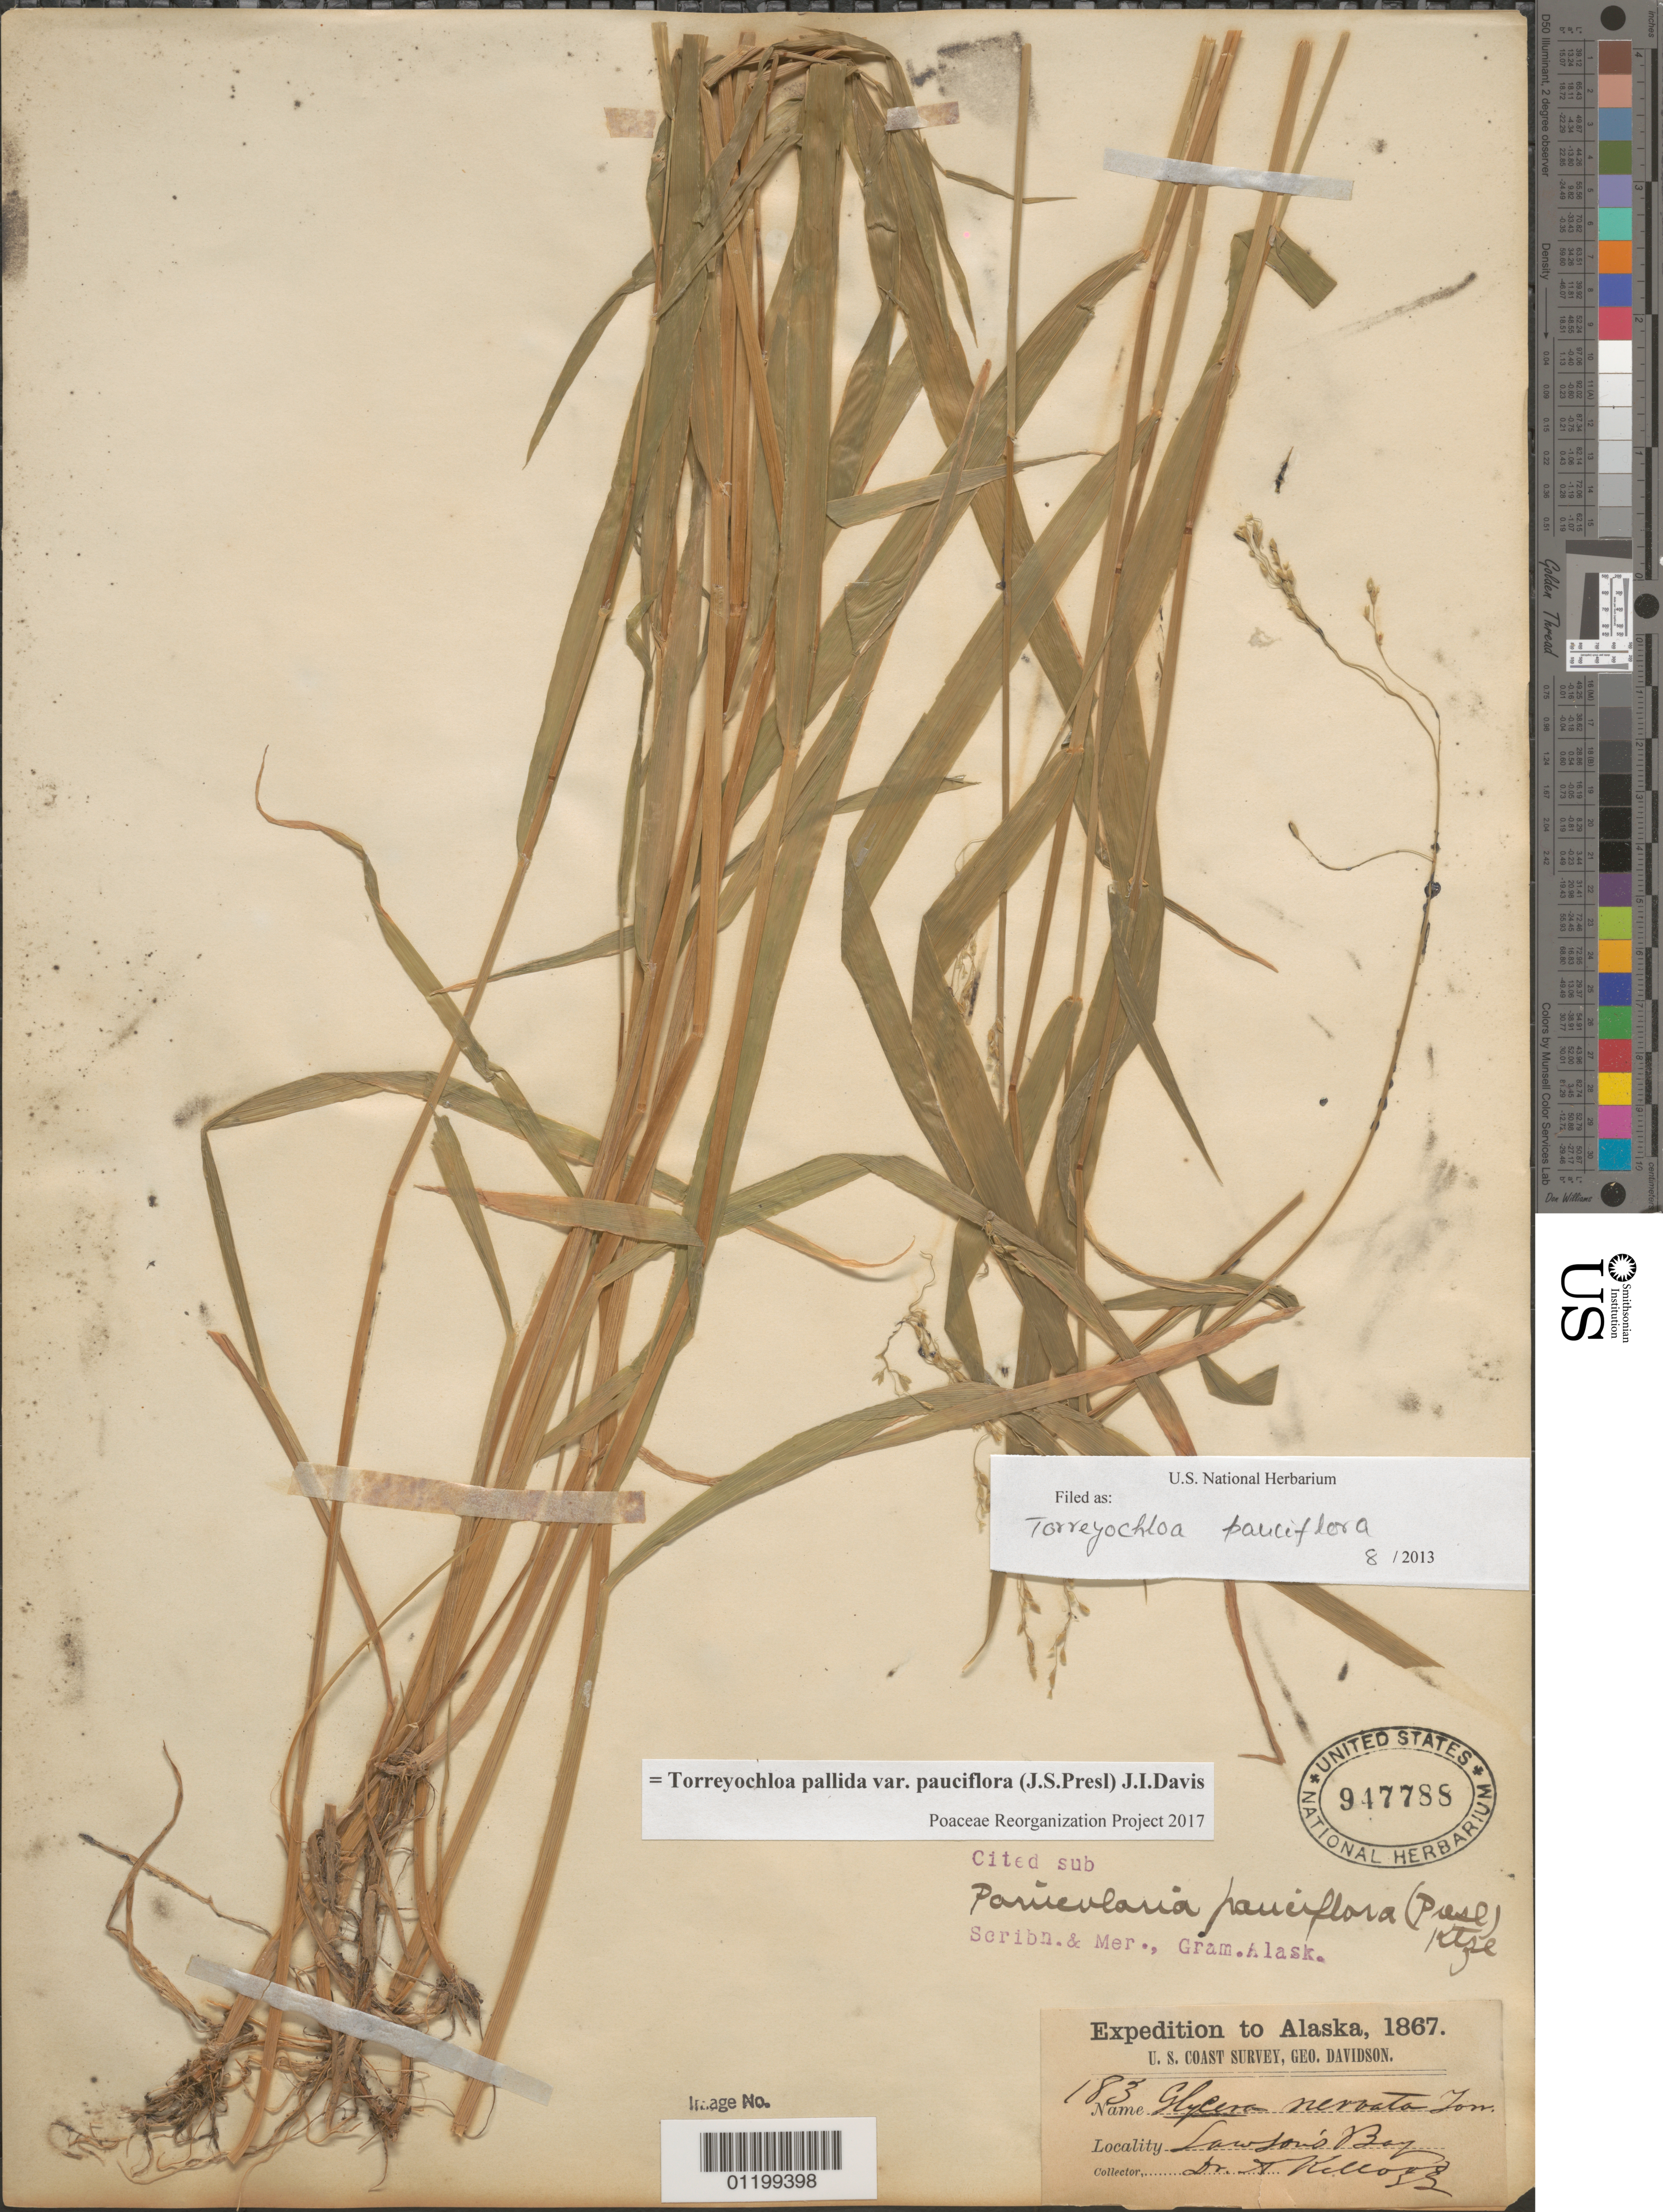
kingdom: Plantae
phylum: Tracheophyta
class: Liliopsida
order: Poales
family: Poaceae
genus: Torreyochloa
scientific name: Torreyochloa pallida var. pauciflora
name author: (J. Presl) J.I. Davis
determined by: Poaceae Reorganization Project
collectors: A. Kellogg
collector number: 183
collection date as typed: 1867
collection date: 1867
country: United States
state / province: Alaska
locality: Lawson's Bay.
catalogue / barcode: US 947788